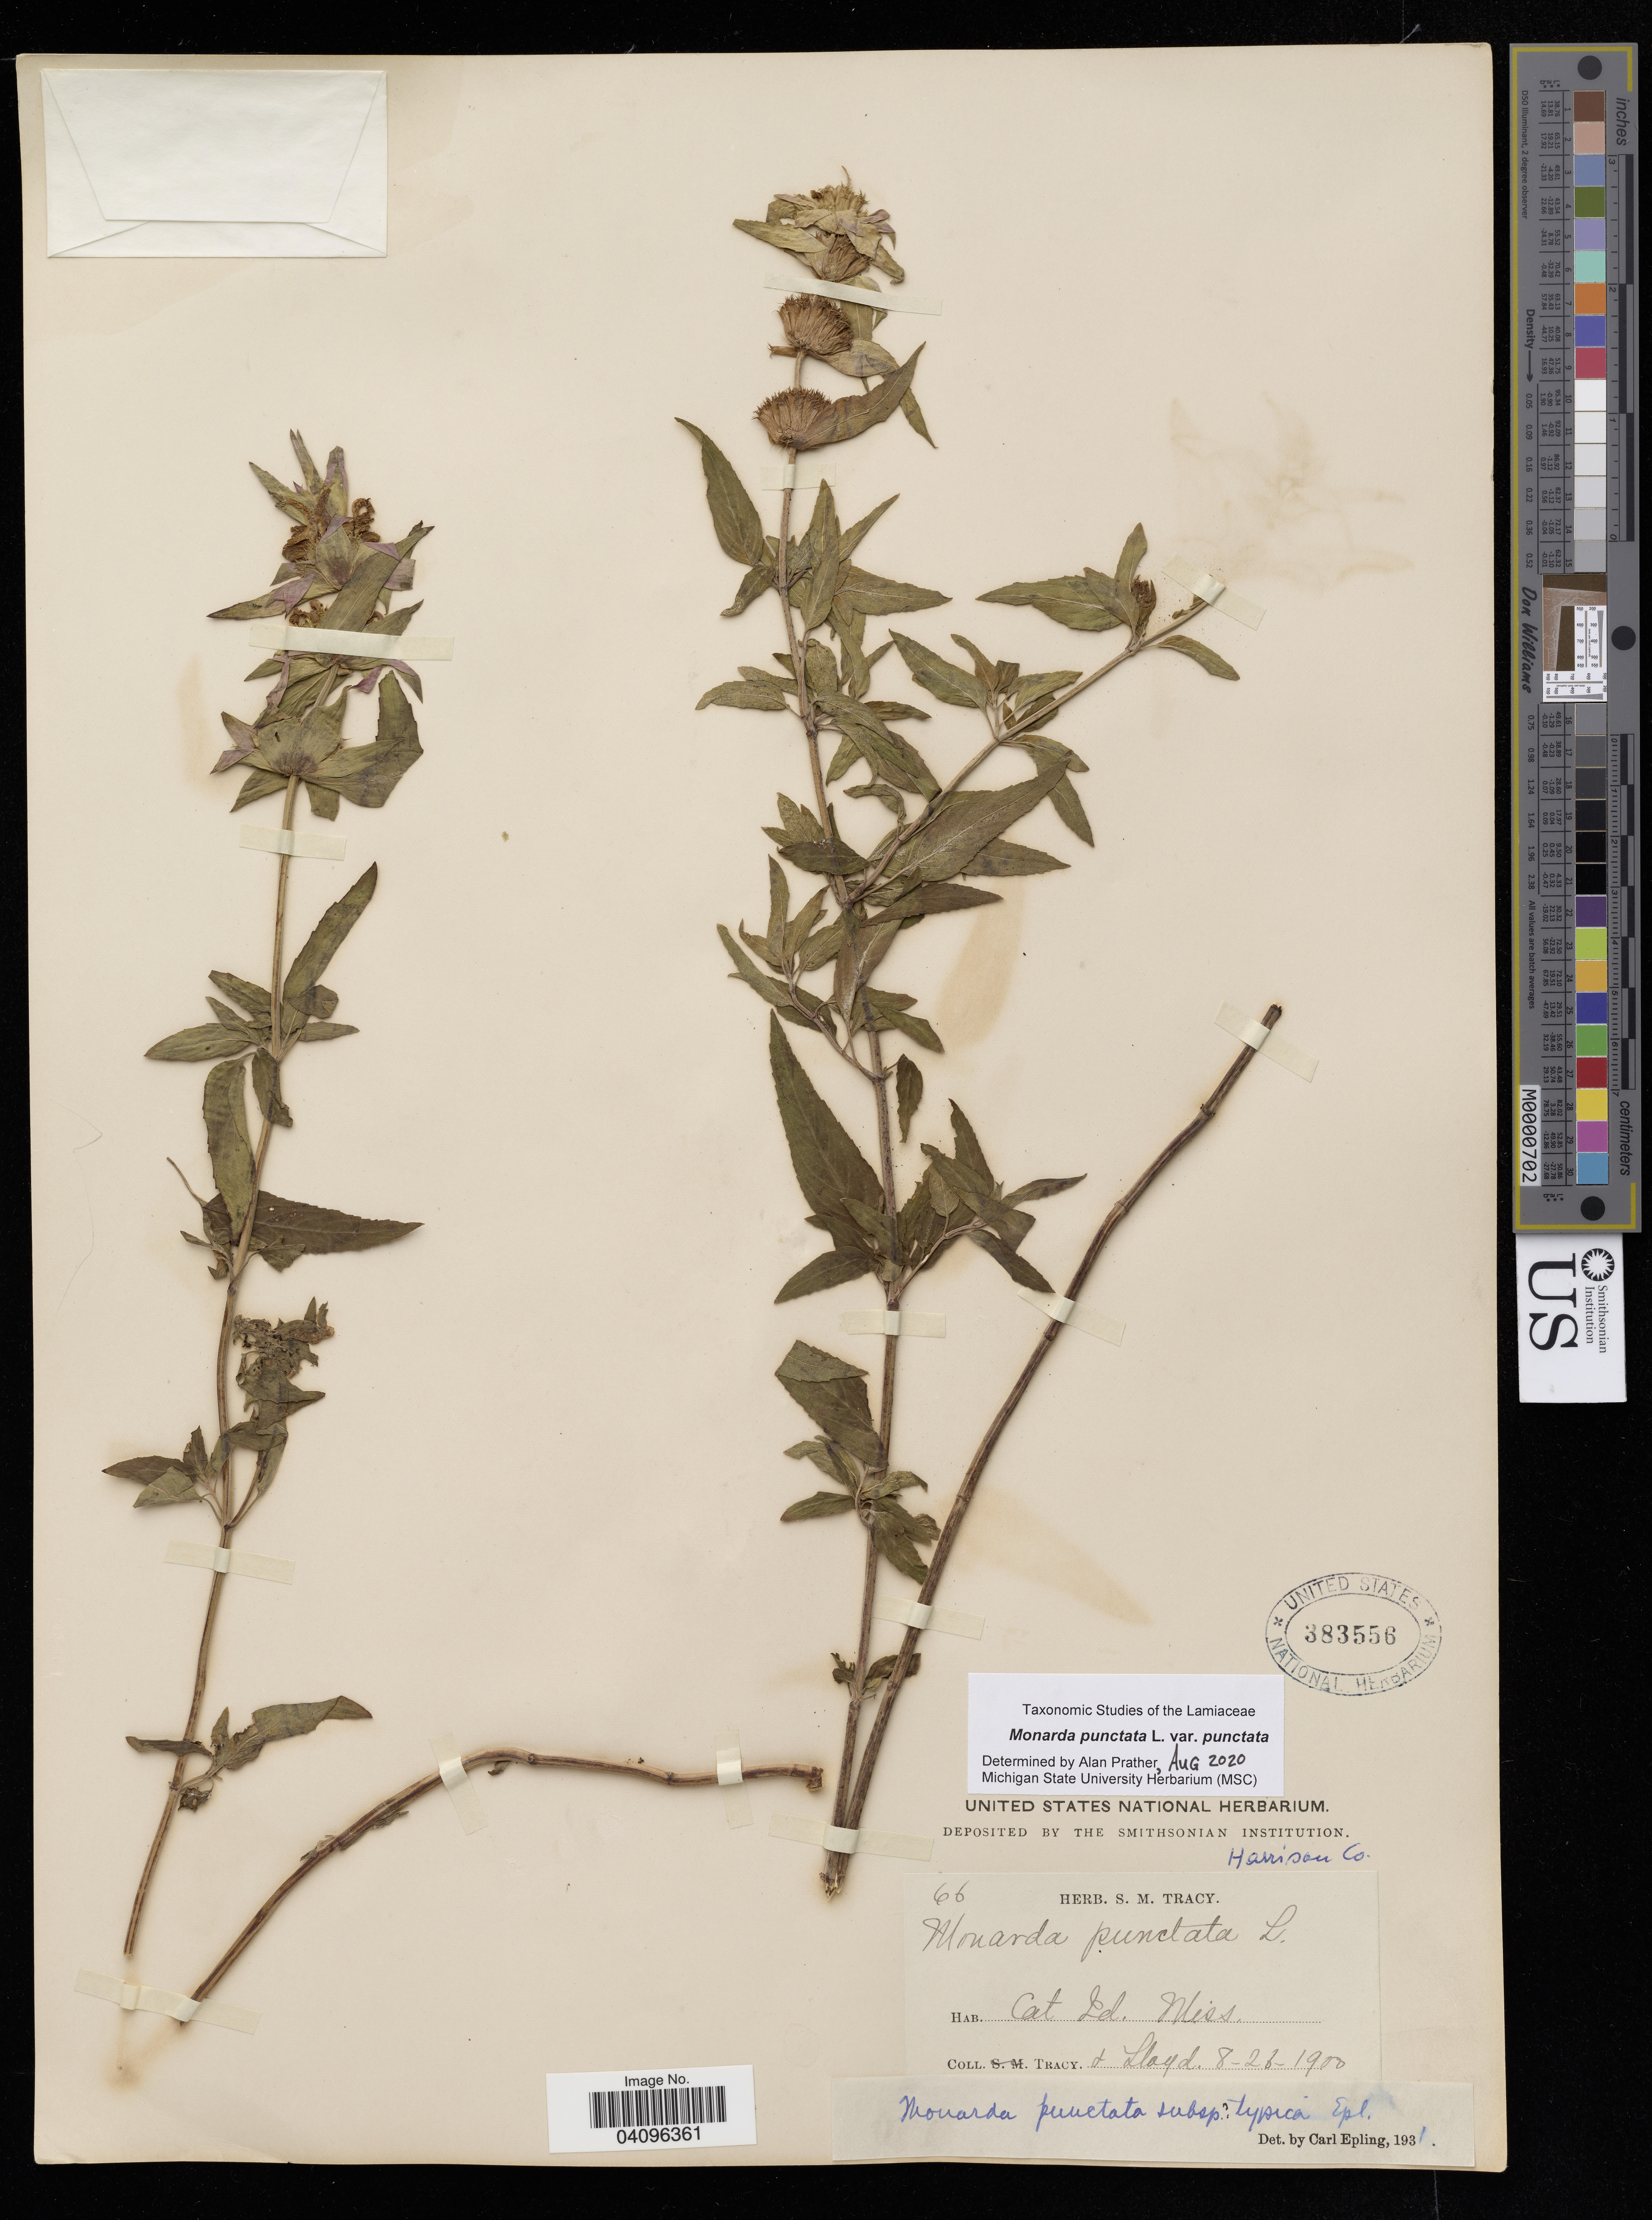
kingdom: Plantae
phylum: Tracheophyta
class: Magnoliopsida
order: Lamiales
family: Lamiaceae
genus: Monarda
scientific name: Monarda punctata var. punctata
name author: L.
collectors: S. Stracy & -- Lloyd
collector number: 66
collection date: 1900-08-26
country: United States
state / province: Mississippi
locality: Cat Isl.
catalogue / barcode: US 383556